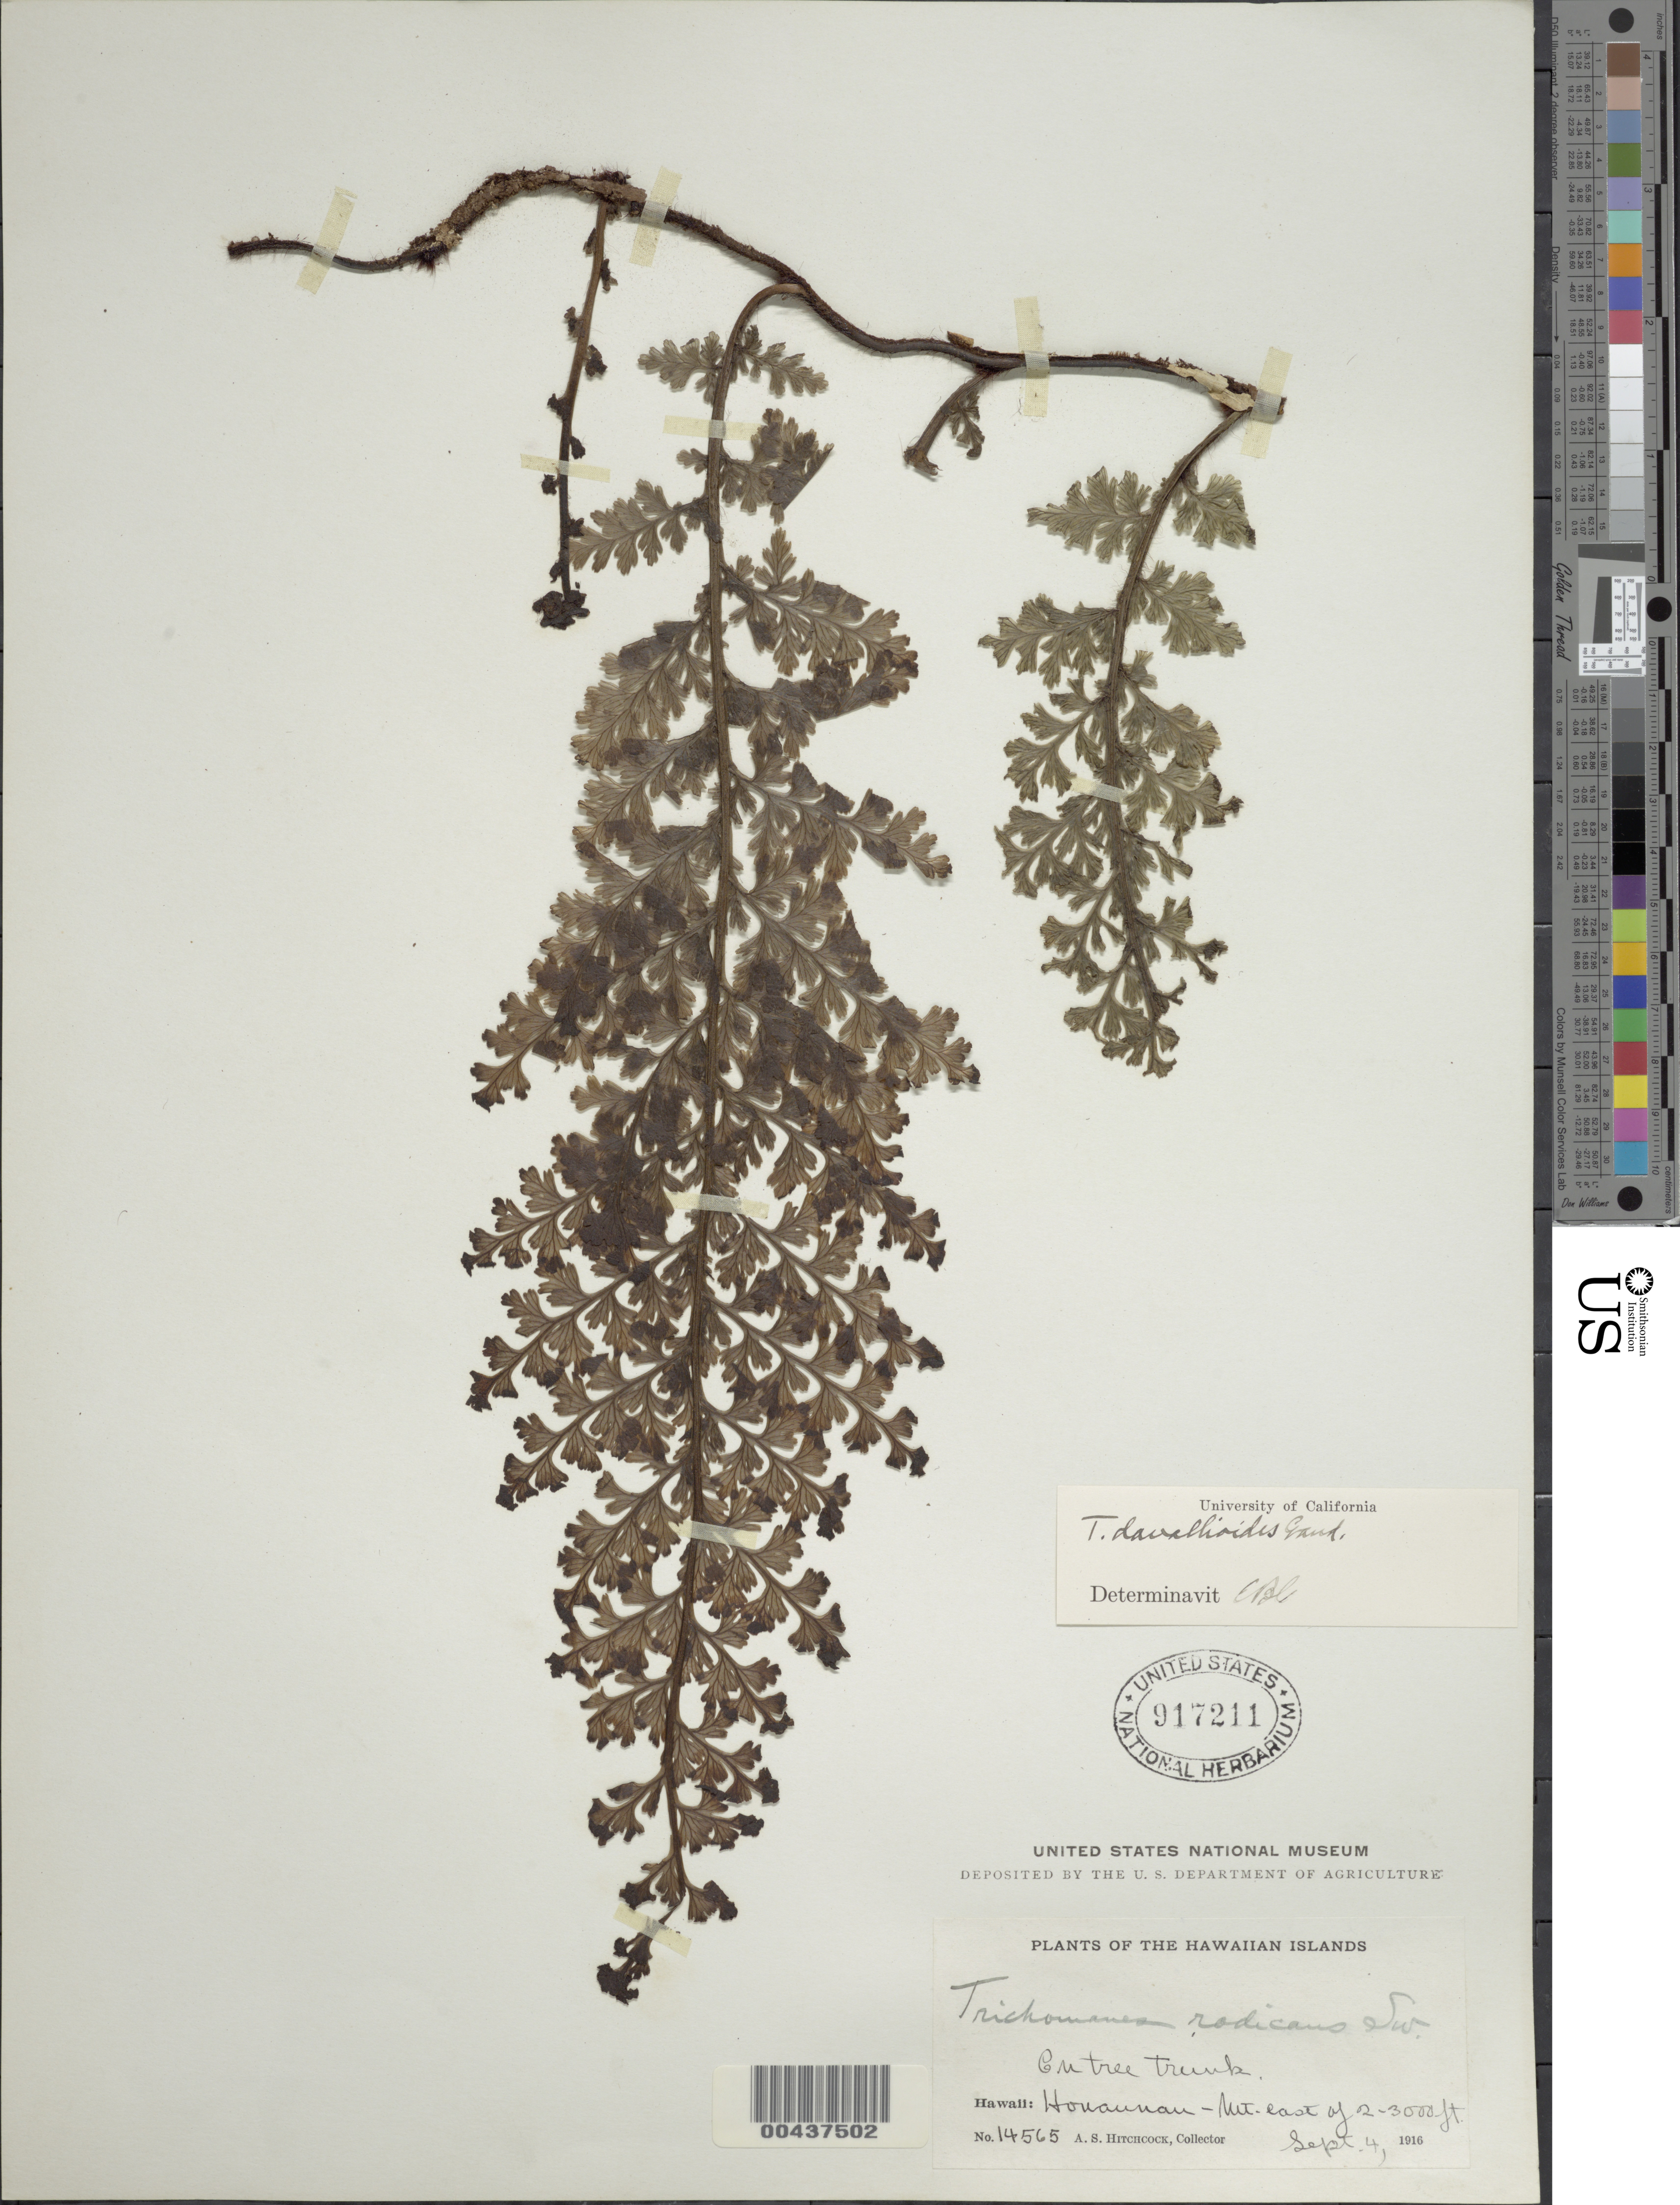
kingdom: Plantae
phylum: Tracheophyta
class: Polypodiopsida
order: Hymenophyllales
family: Hymenophyllaceae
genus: Vandenboschia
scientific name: Vandenboschia davallioides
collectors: A. S. Hitchcock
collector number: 14565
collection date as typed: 4 Sep 1916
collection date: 1916-09-04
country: United States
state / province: Hawaii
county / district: Hawaii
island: Hawaii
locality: Honaunau - Mt. E of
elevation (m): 610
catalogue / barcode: US 917211